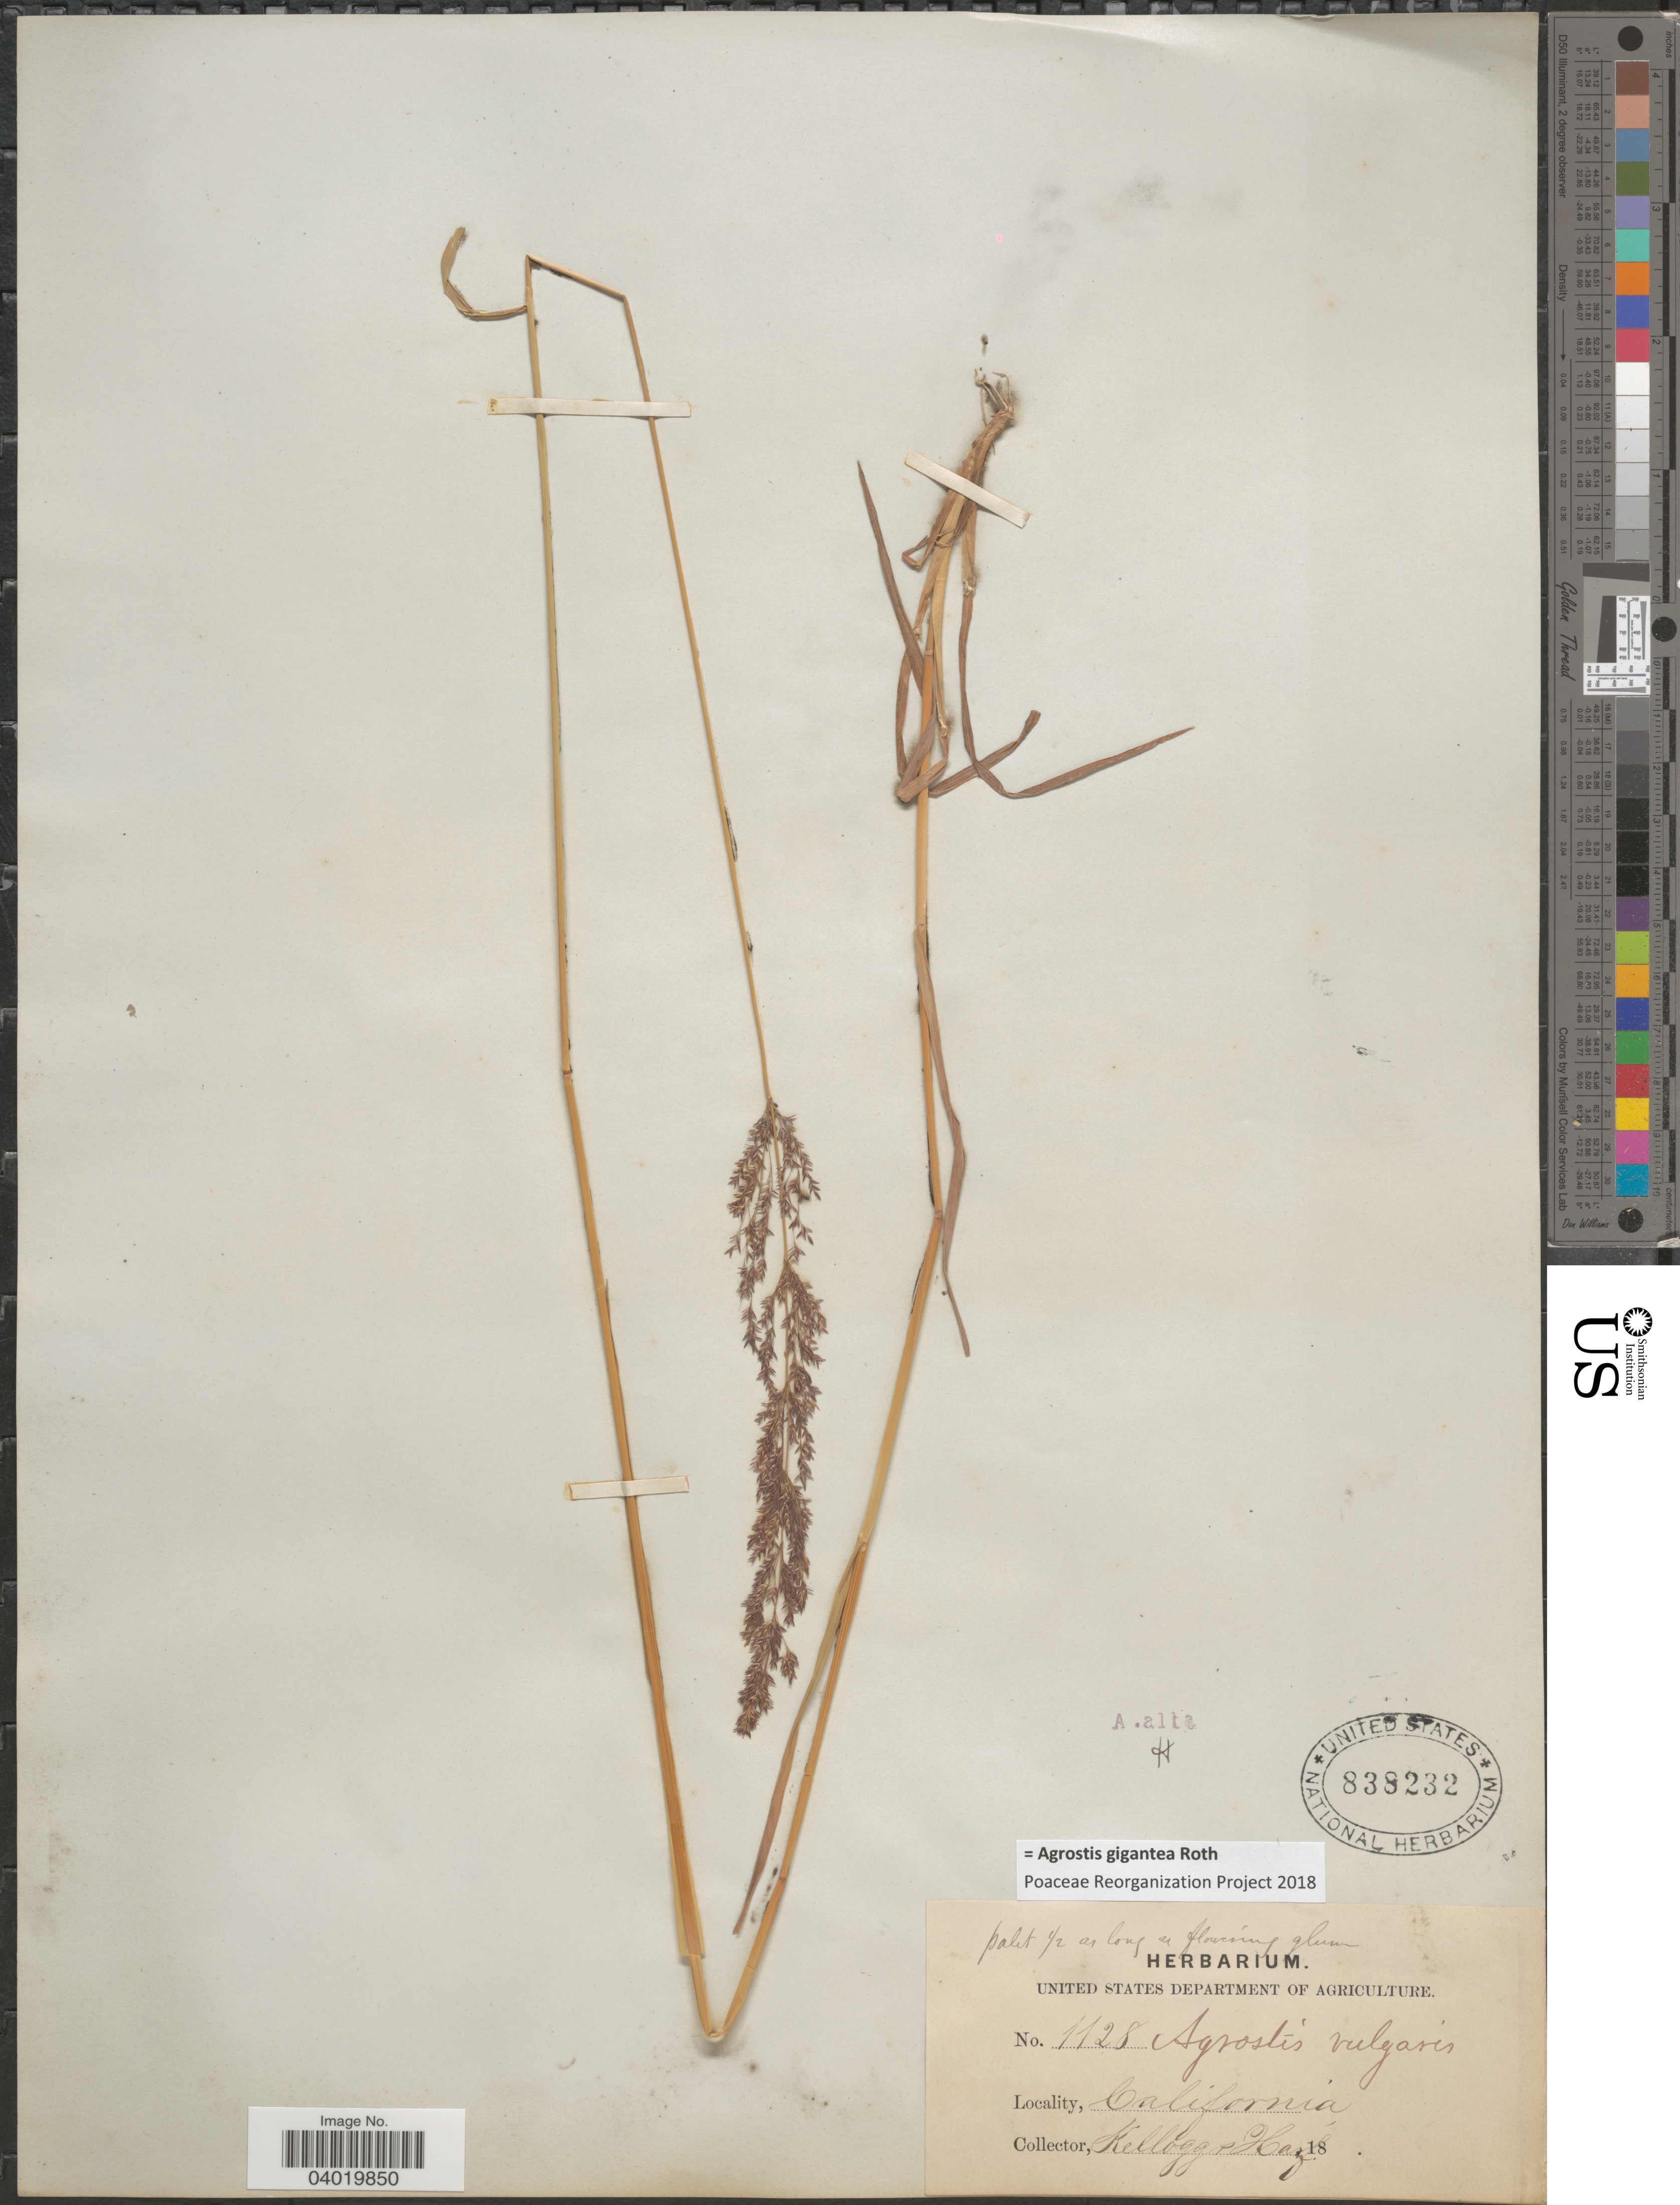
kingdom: Plantae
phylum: Tracheophyta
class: Liliopsida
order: Poales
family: Poaceae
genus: Agrostis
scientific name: Agrostis gigantea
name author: Roth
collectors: -- Kellogg & Harford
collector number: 1128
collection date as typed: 18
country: United States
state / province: California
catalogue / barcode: US 838232